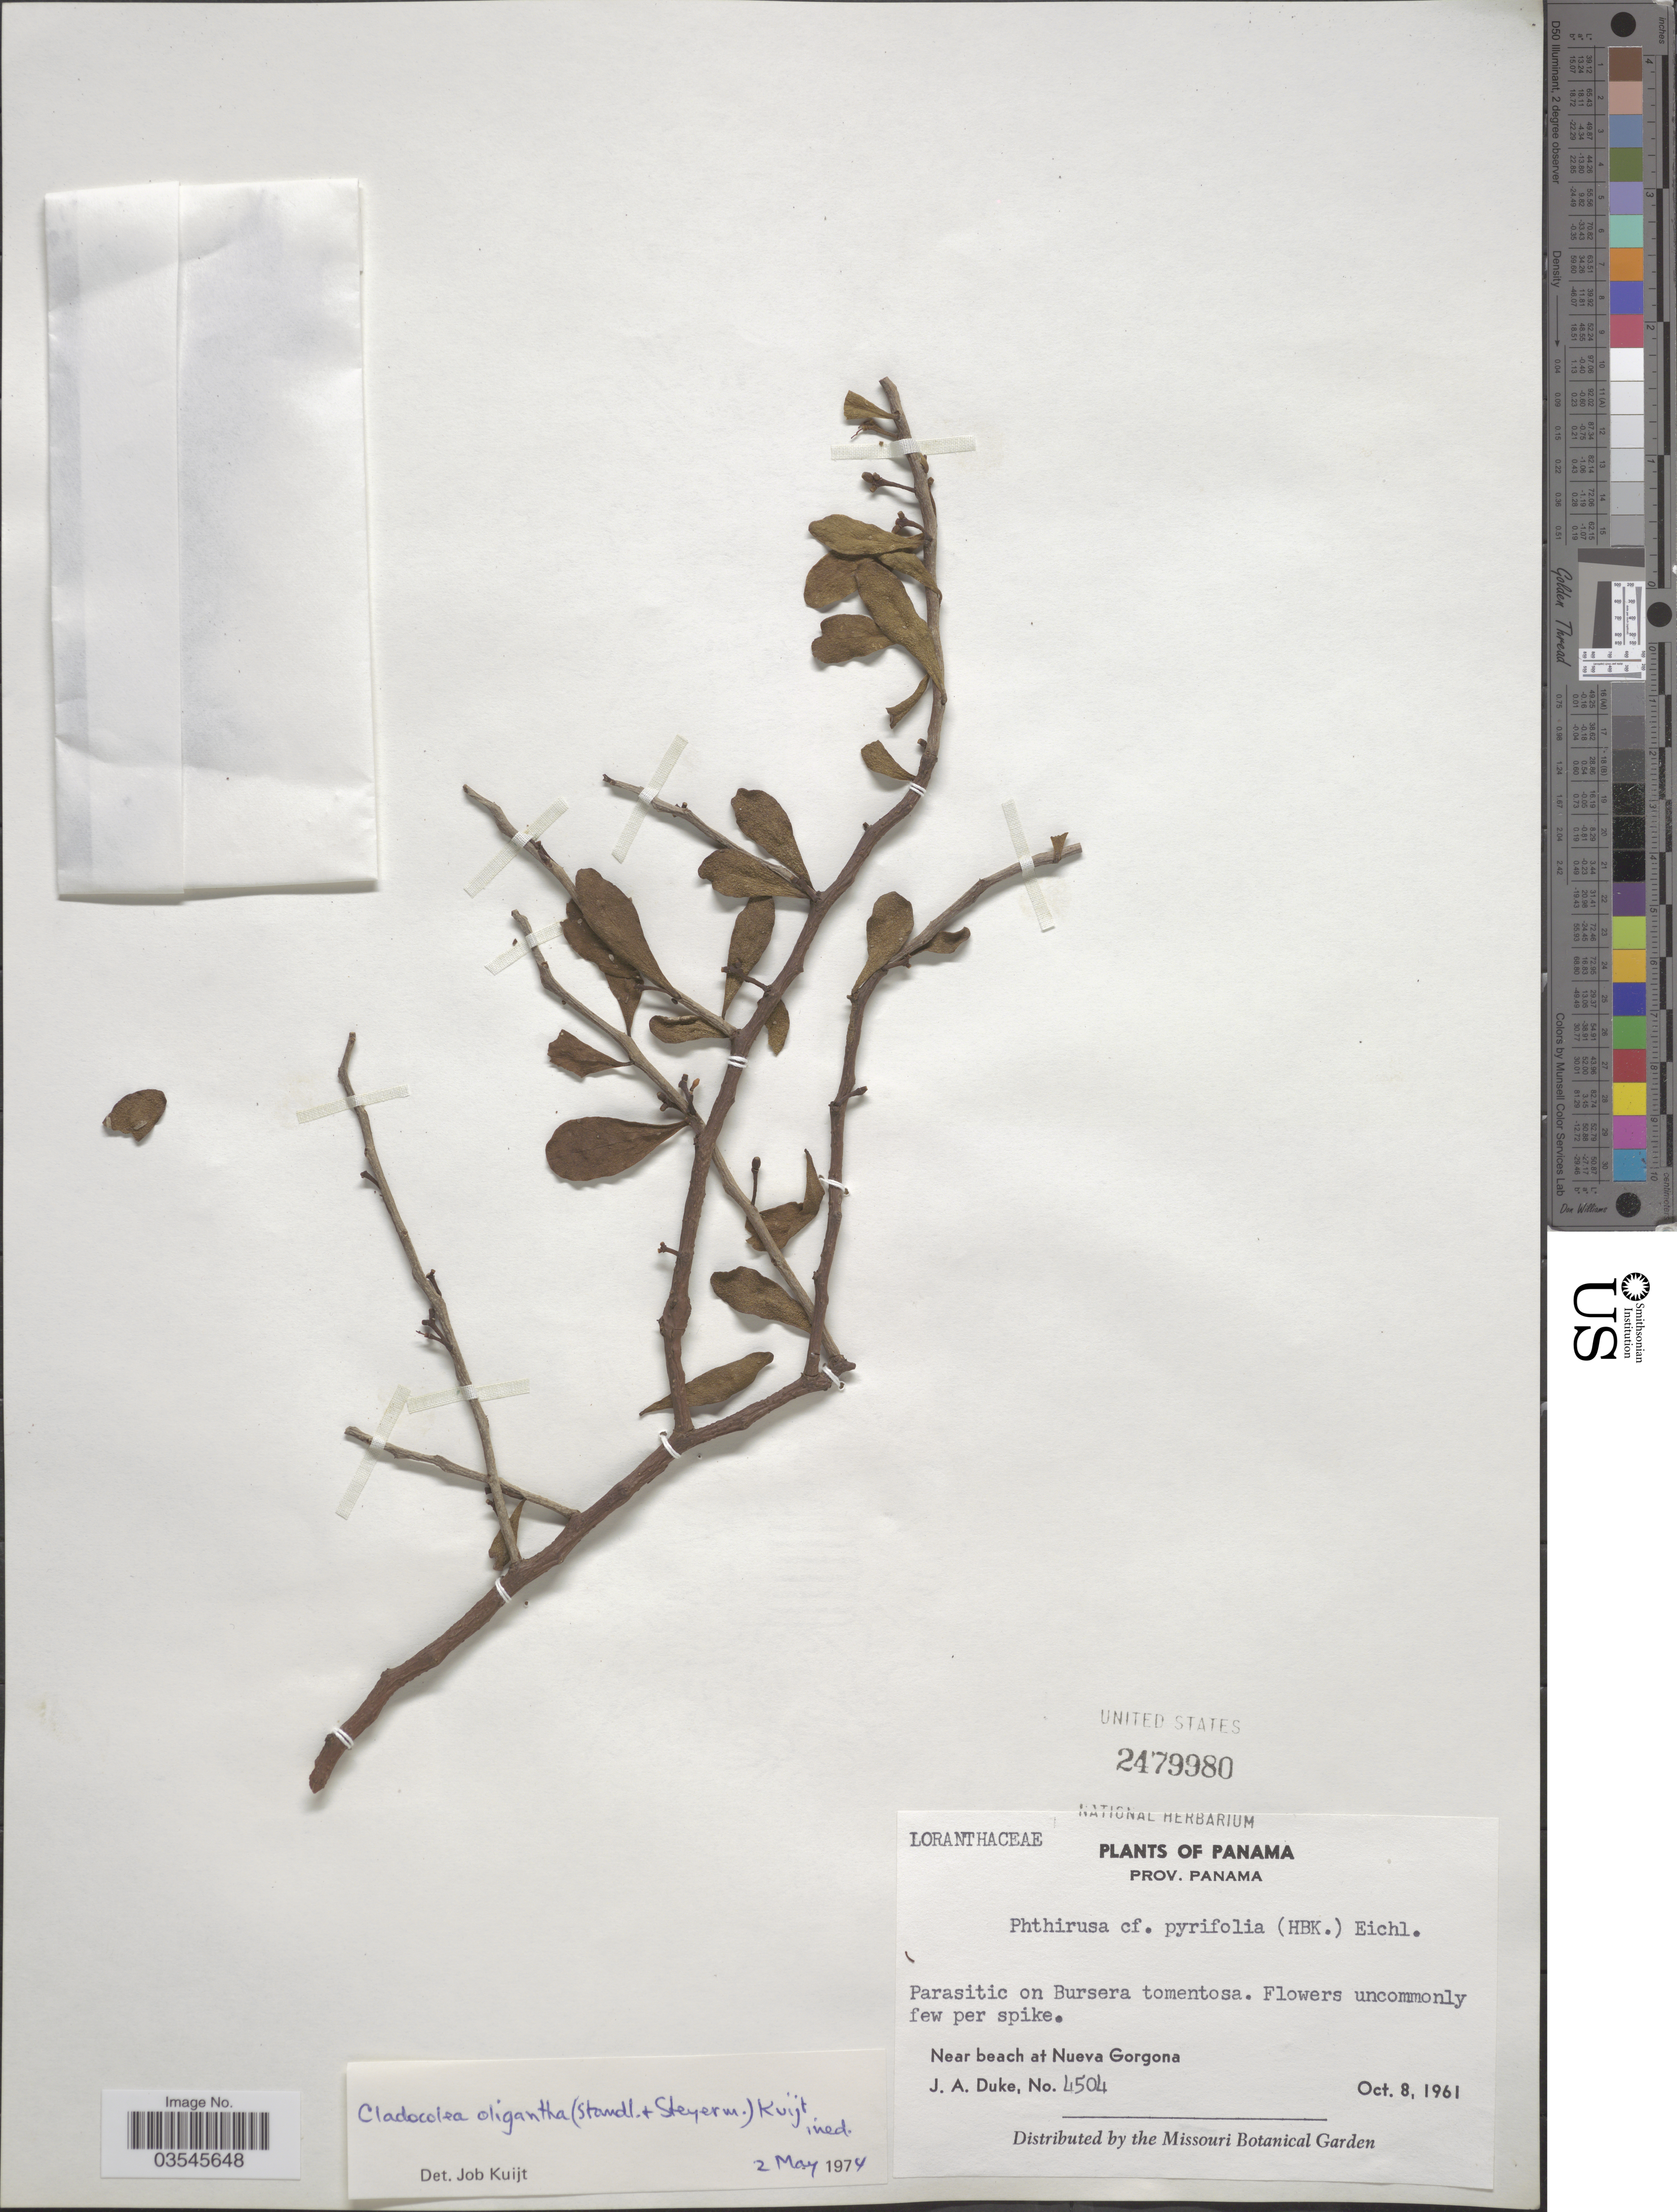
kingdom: Plantae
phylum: Tracheophyta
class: Magnoliopsida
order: Santalales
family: Loranthaceae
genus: Cladocolea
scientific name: Cladocolea oligantha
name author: (Standl. & Steyerm.) Kuijt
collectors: J. A. Duke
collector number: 4504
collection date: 1961-10-08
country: Panama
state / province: Panamá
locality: Near beach at Nueva Gorgona.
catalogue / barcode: US 2479980